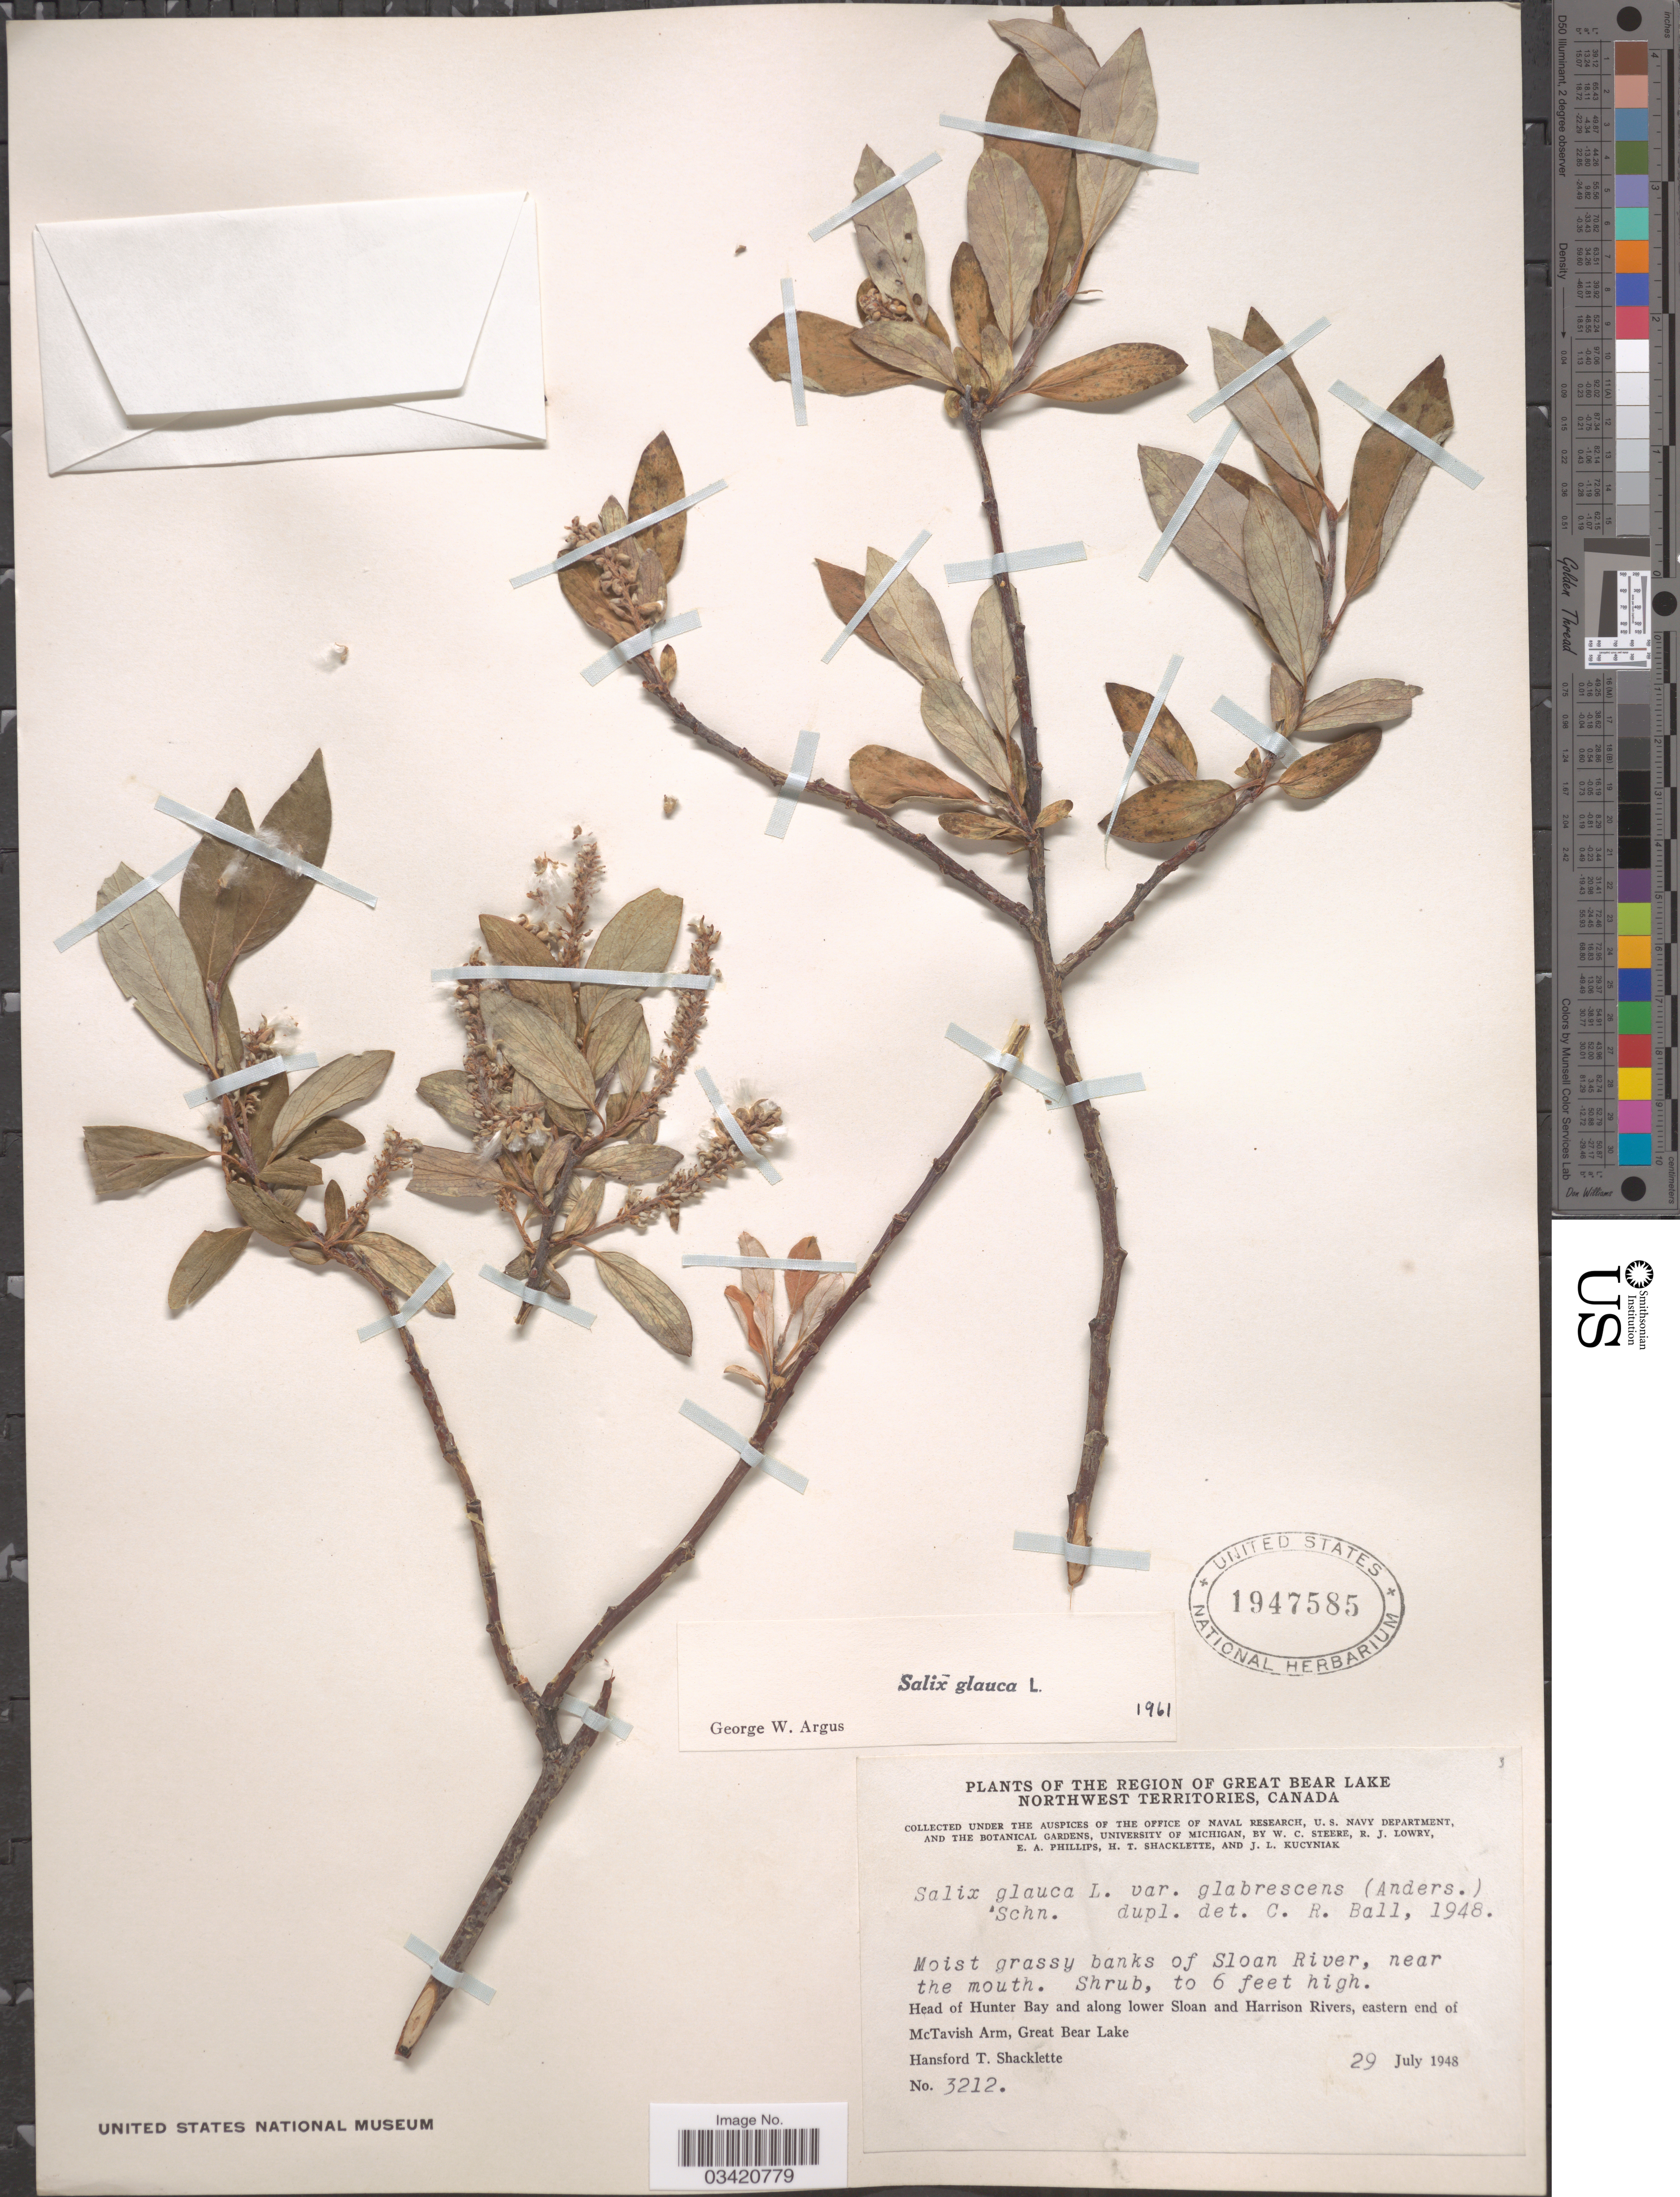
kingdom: Plantae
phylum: Tracheophyta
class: Magnoliopsida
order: Malpighiales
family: Salicaceae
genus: Salix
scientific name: Salix glauca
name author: L.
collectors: H. Shacklette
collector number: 3212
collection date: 1948-07-29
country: Canada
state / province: Northwest Territories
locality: Region of Great Bear Lake. Moist grassy banks of Sloan River, near the mouth. Head of Hunter Bay and along lower Sloan and Harrison Rivers, eastern end of McTavish Arm, Great Bear Lake.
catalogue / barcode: US 1947585